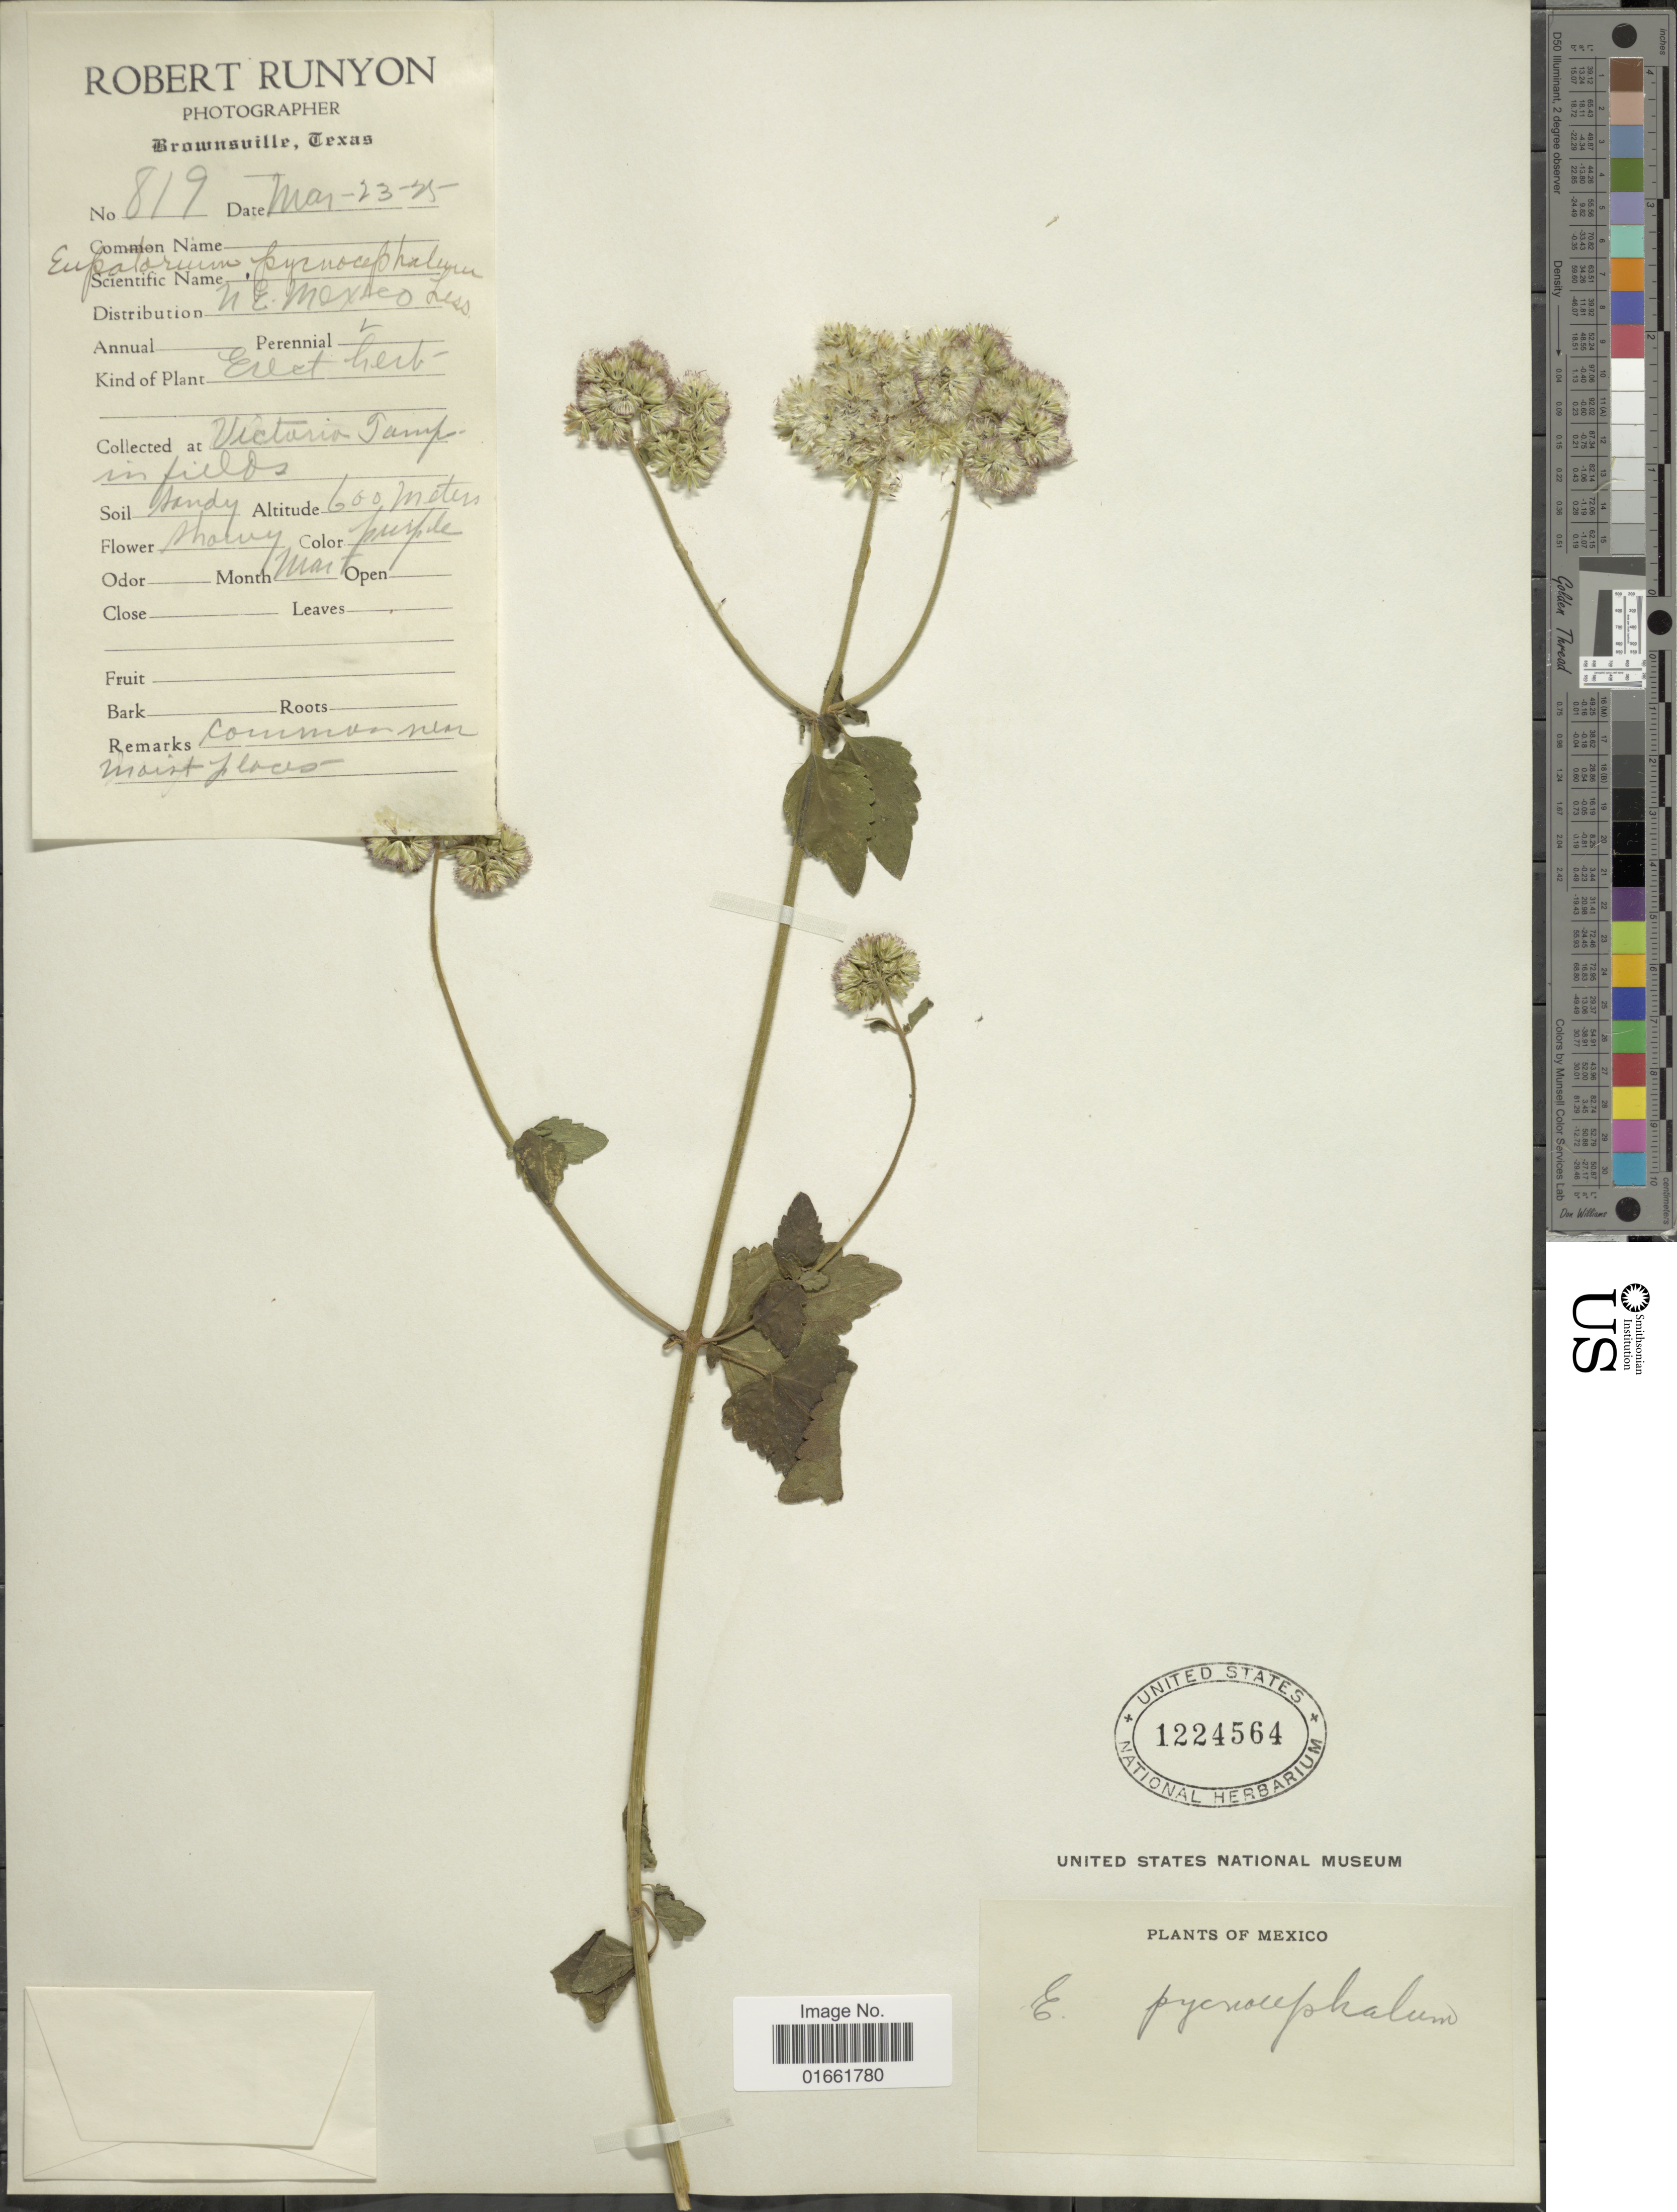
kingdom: Plantae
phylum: Tracheophyta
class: Magnoliopsida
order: Asterales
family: Asteraceae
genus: Fleischmannia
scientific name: Fleischmannia pratensis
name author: (Klatt) R.M. King & H. Rob.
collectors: R. Runyon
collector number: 819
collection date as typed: Transcribed d/m/y: 23/3/25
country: Mexico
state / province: Tamaulipas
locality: N.E. Mexico. Victoria Tamps.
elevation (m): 600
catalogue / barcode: US 1224564